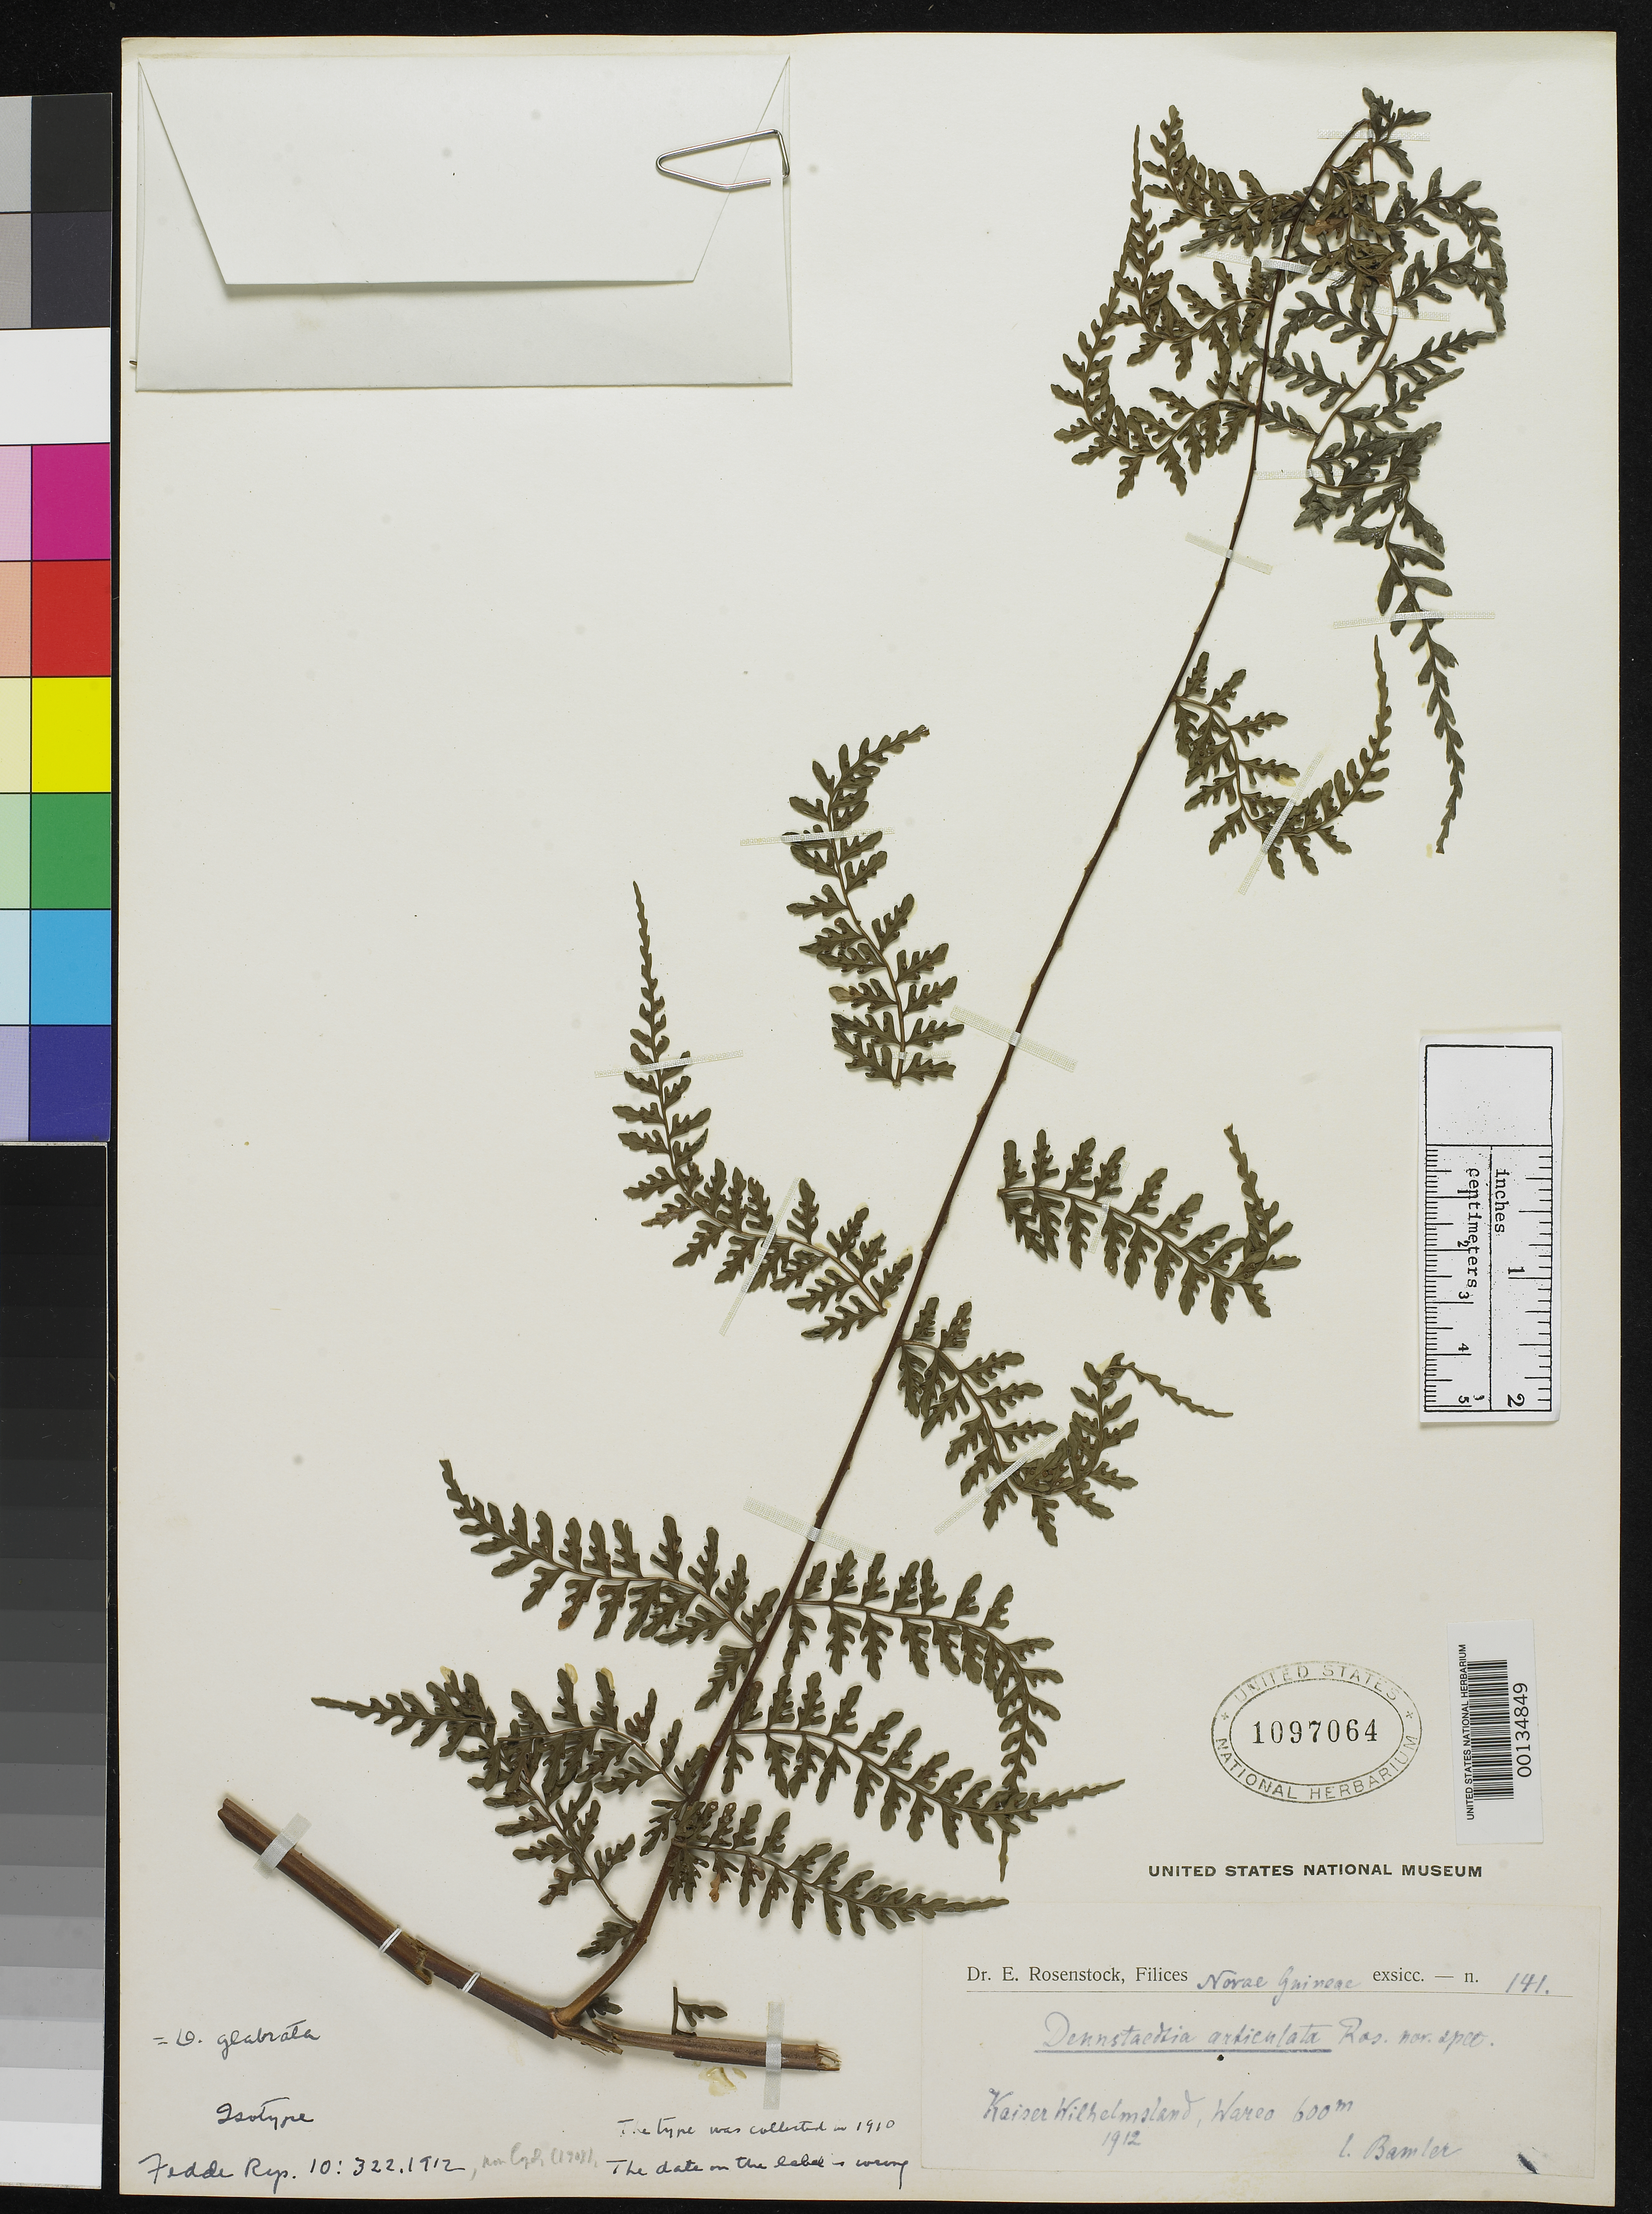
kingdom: Plantae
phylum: Tracheophyta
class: Polypodiopsida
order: Polypodiales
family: Dennstaedtiaceae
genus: Dennstaedtia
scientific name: Dennstaedtia articulata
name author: Rosenst.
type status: Isotype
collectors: G. Bamler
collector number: Rosenstock Exs. 141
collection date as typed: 1912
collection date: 1912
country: Papua New Guinea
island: New Guinea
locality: Kaiser Wilhelmsland.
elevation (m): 600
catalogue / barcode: US 1097064